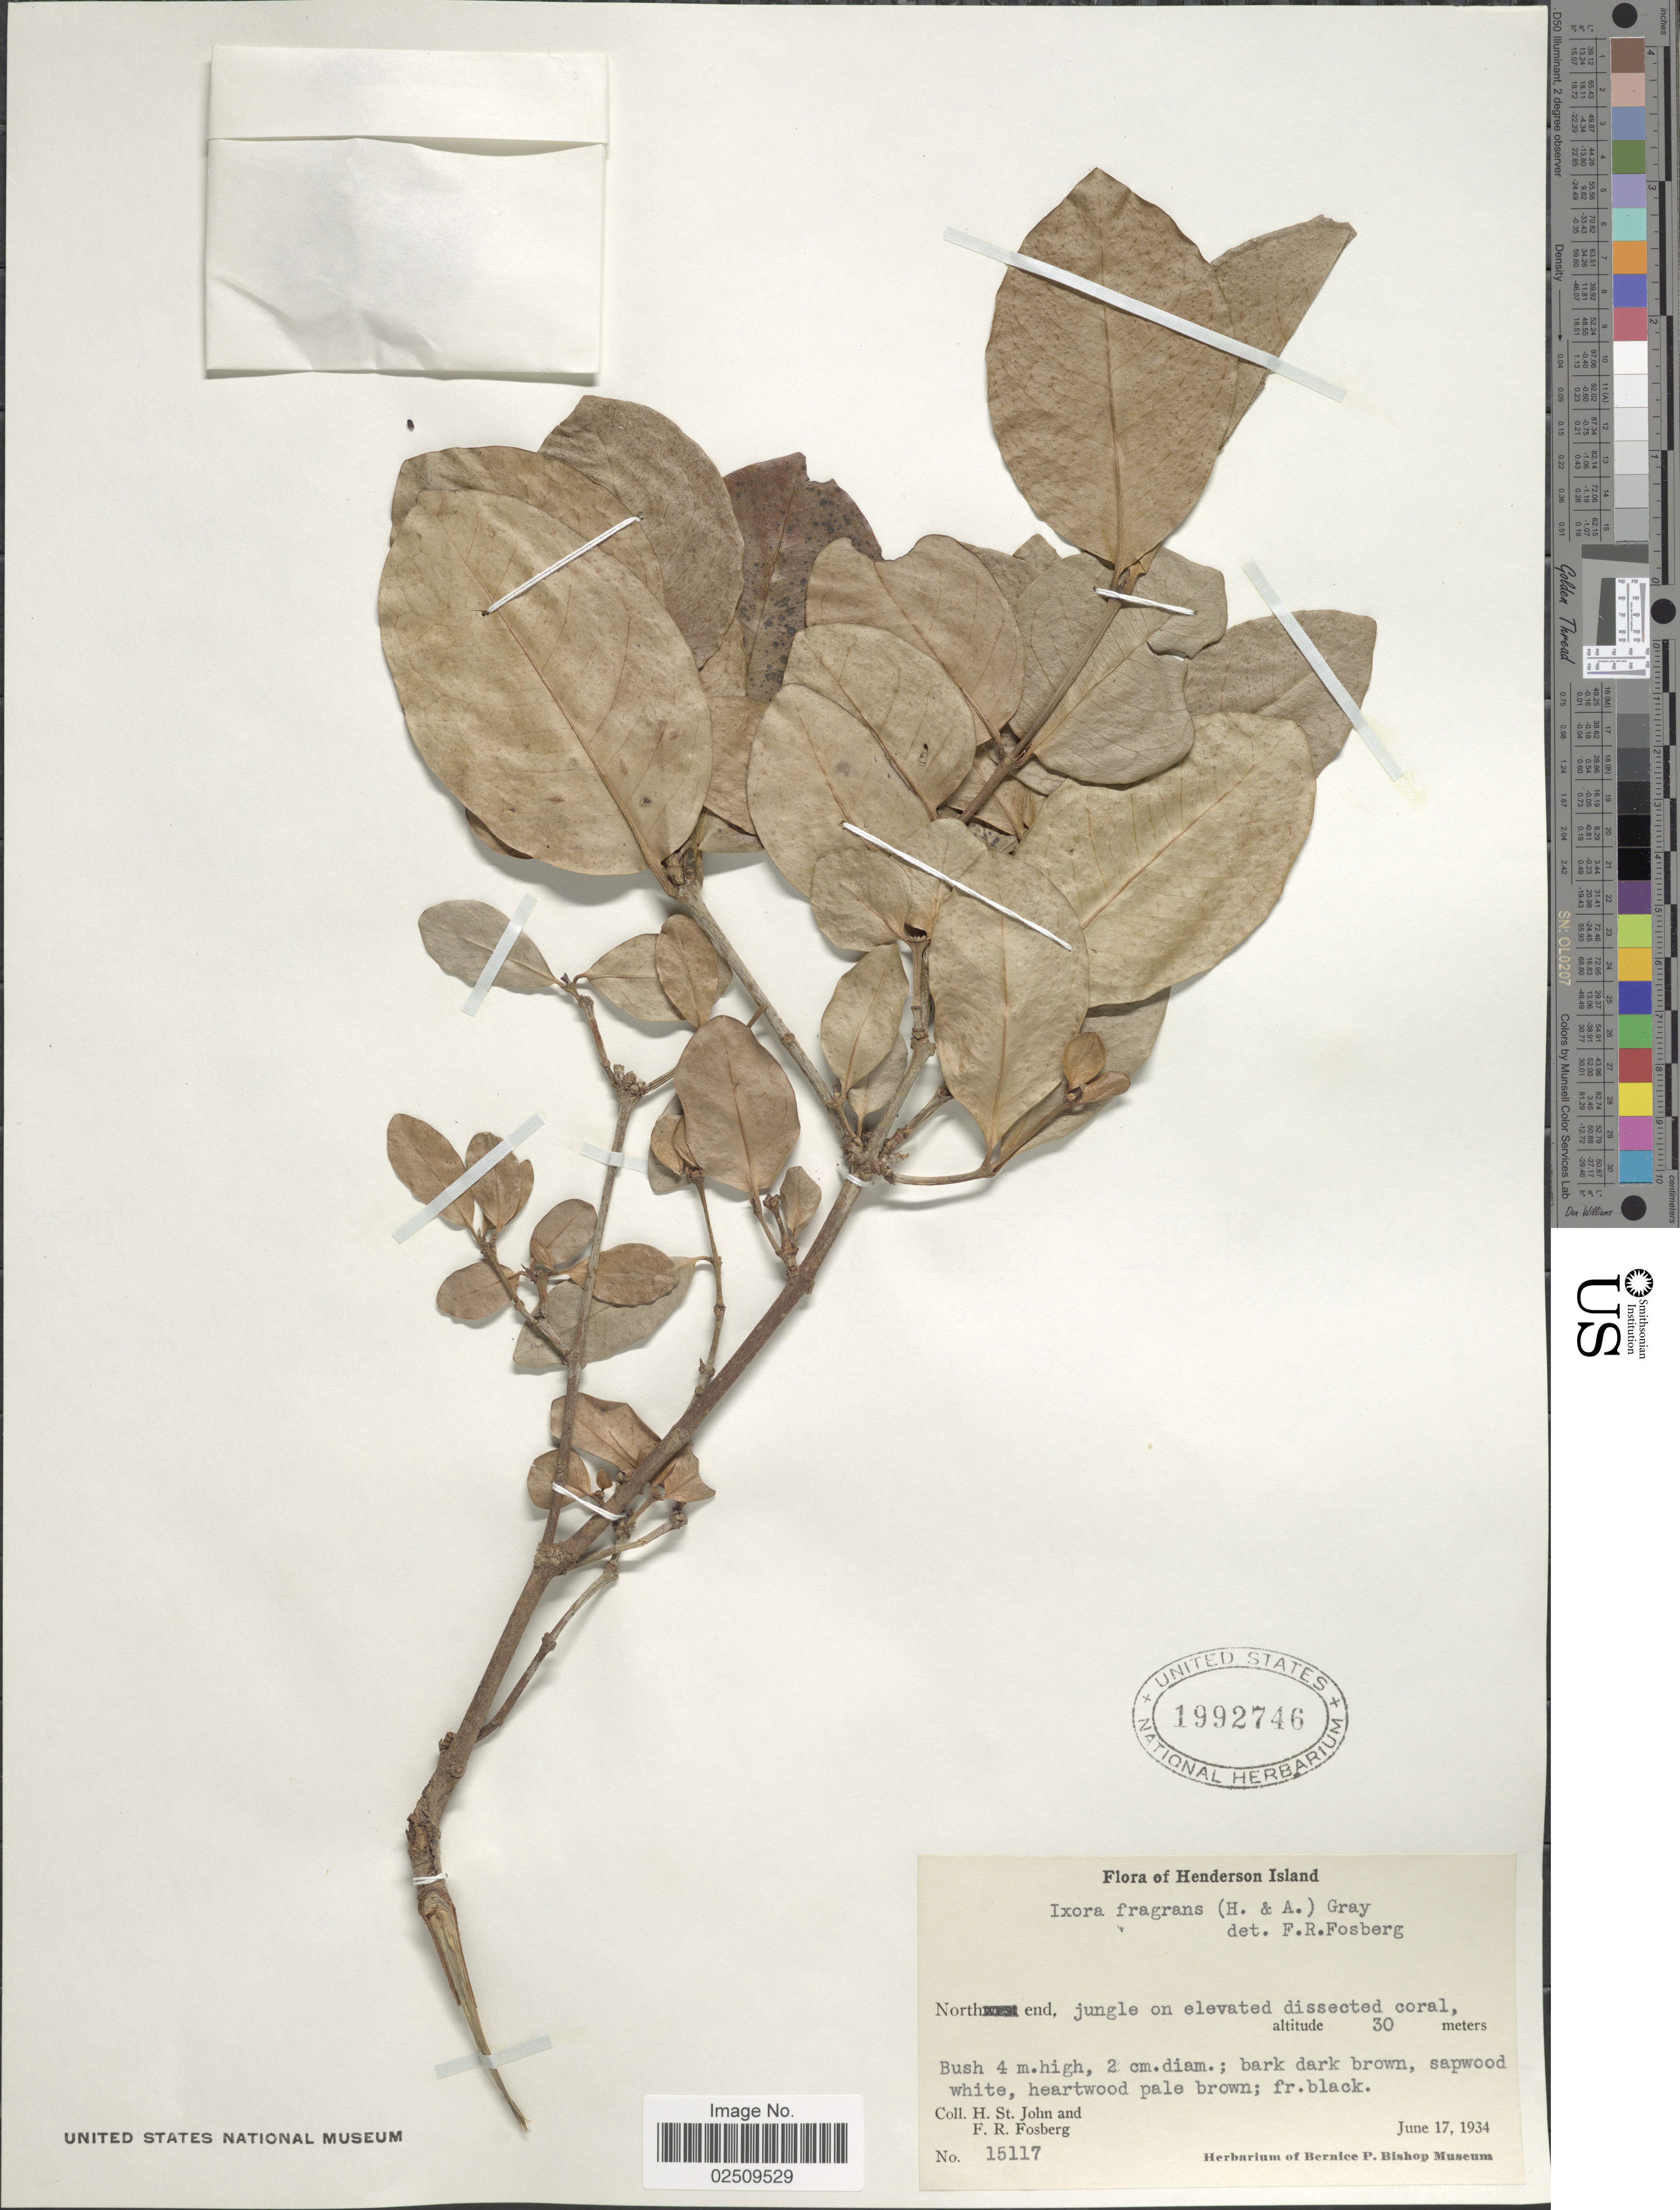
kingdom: Plantae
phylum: Tracheophyta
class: Magnoliopsida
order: Gentianales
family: Rubiaceae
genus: Ixora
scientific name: Ixora fragrans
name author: (Hook. & Arn.) A. Gray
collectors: H. St. John & F. R. Fosberg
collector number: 15117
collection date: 1934-06-17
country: Pitcairn Islands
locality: Henderson Islands, North end, jungle on elevated dissected coral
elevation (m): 30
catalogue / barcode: US 1992746